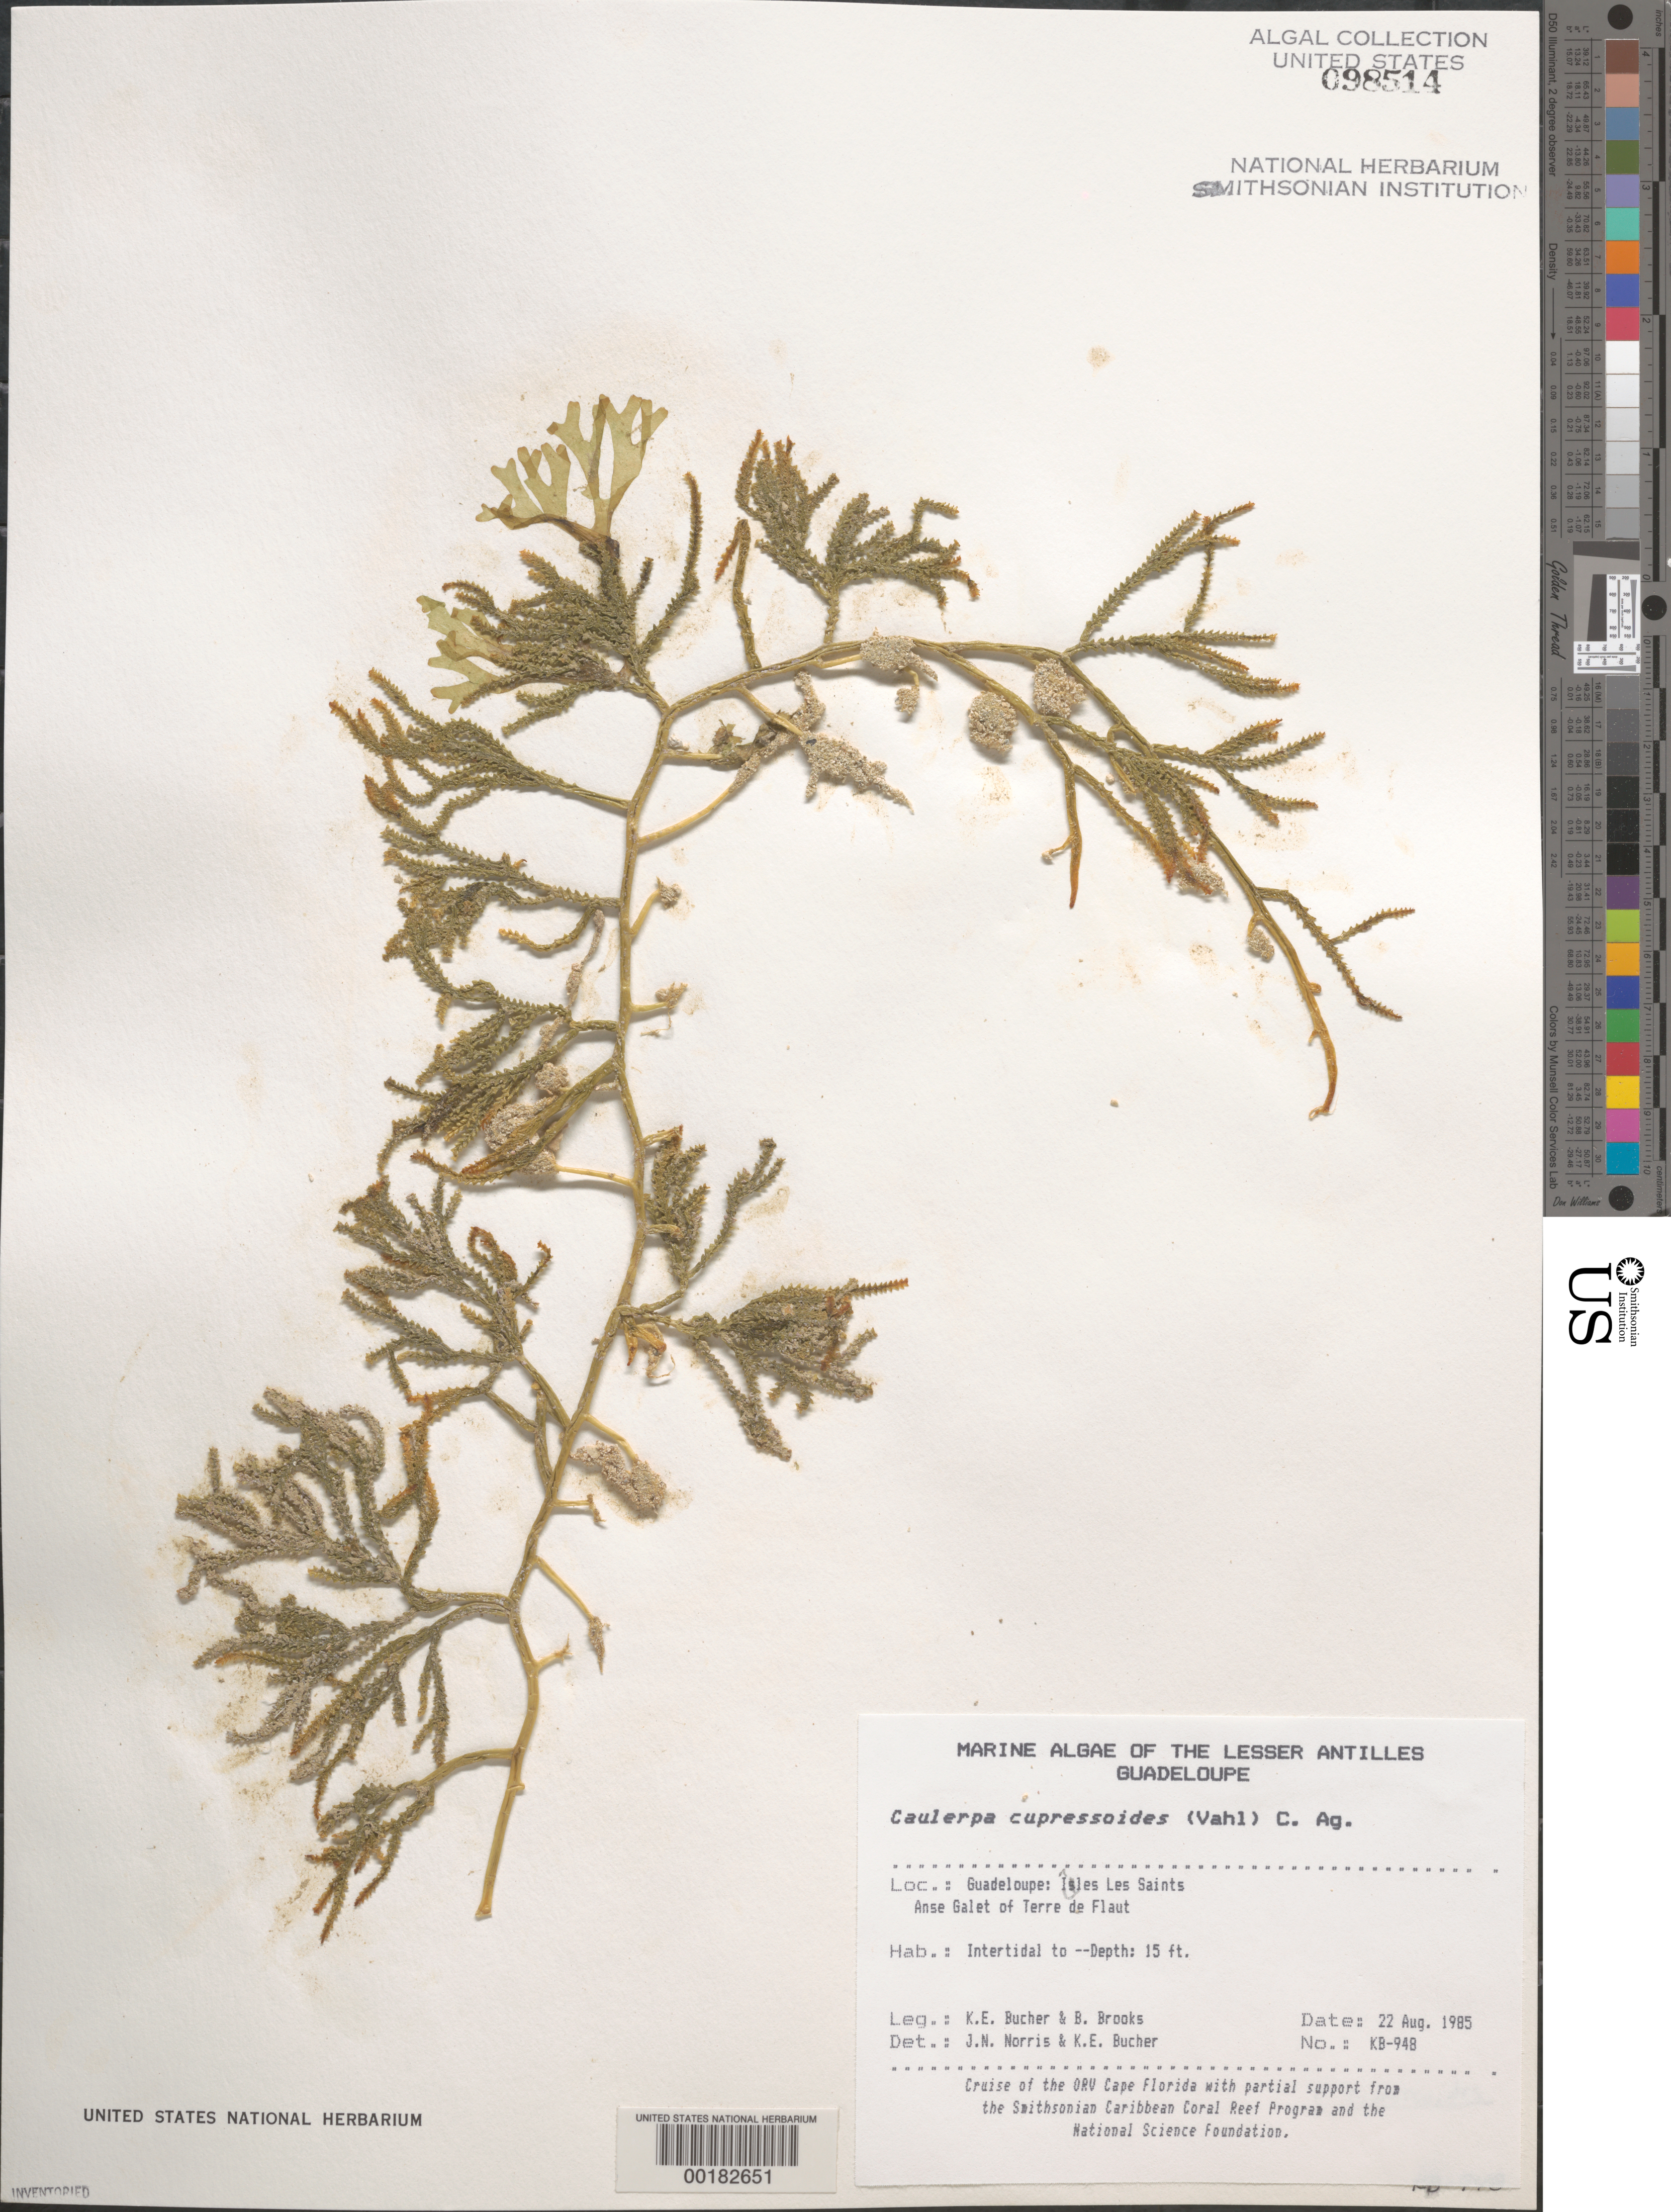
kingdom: Plantae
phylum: Chlorophyta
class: Ulvophyceae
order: Bryopsidales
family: Caulerpaceae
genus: Caulerpa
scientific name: Caulerpa cupressoides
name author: (Vahl) C. Agardh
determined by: Norris, J. N.; Bucher, K. E.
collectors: K. E. Bucher & B. Brooks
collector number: Kb-948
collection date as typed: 22 Aug 1985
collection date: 1985-08-22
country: Guadeloupe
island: Iles des Saintes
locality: Anse Galet off Terre de Flaut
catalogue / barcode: US 98514